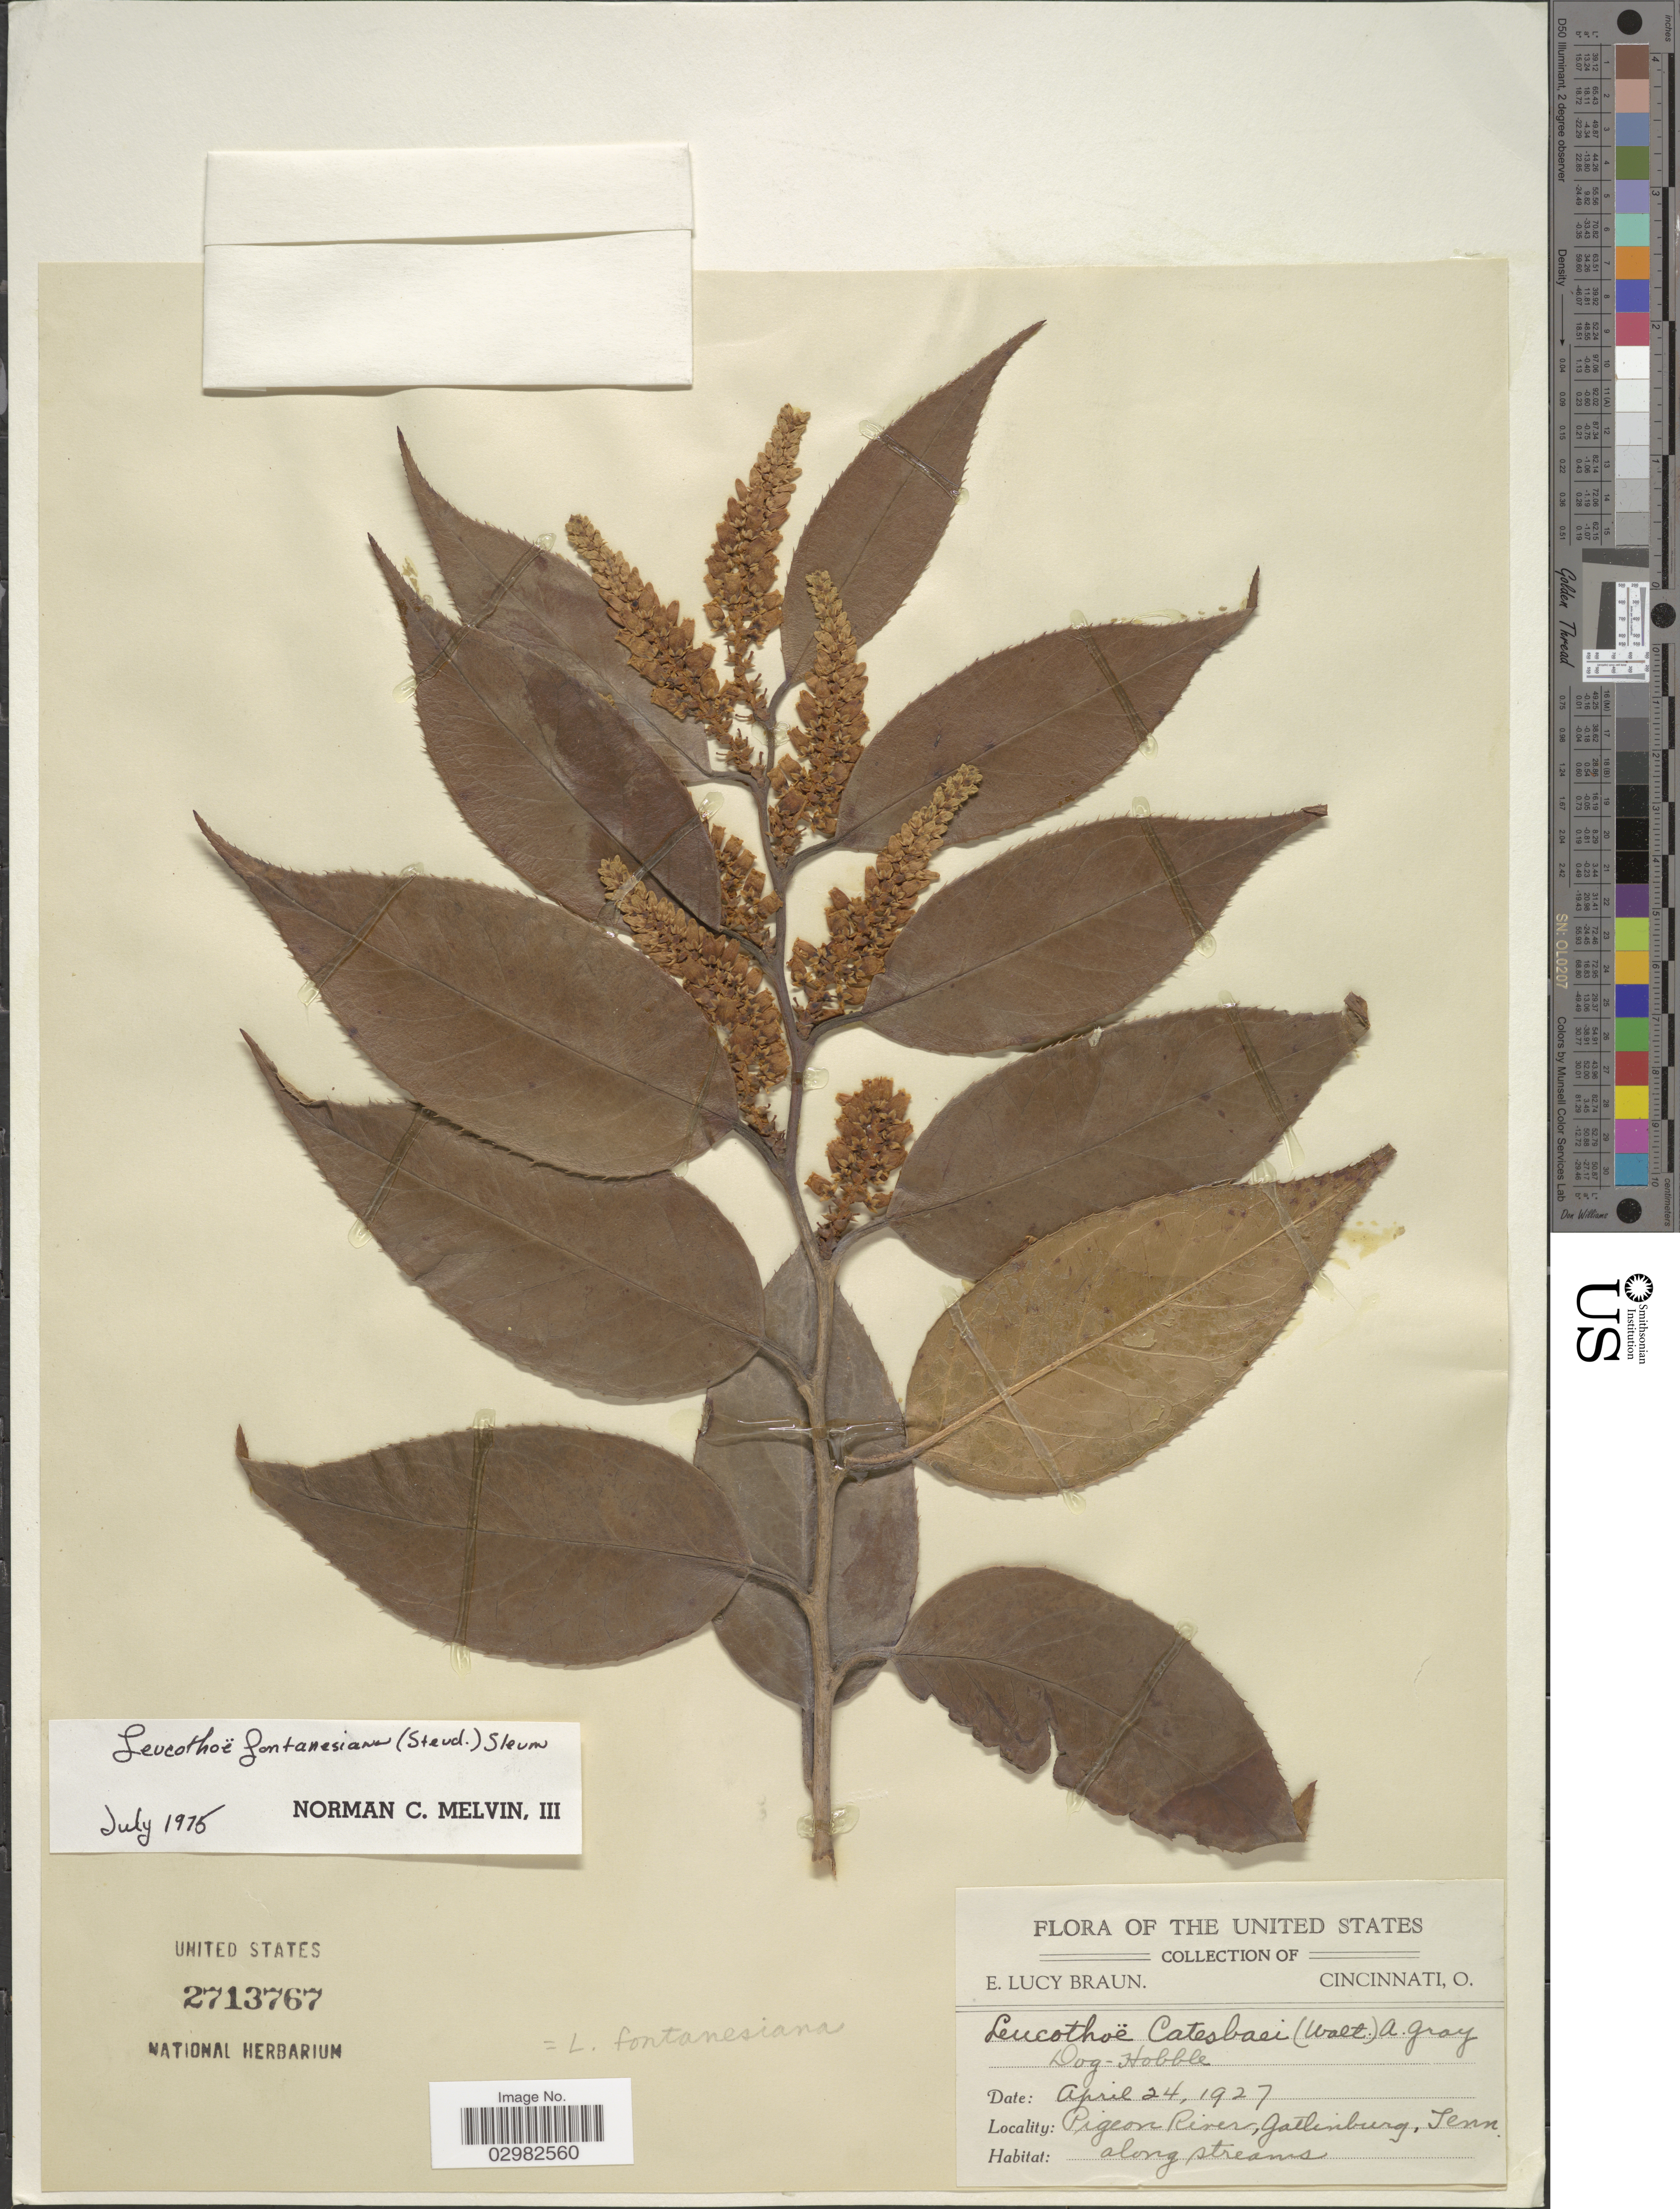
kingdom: Plantae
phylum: Tracheophyta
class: Magnoliopsida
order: Ericales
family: Ericaceae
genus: Leucothoe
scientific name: Leucothoë fontanesiana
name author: (Steud.) Sleumer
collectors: E. L. Braun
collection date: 1927-04-24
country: United States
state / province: Tennessee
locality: Pigeon River, Gatlinburg.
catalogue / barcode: US 2713767